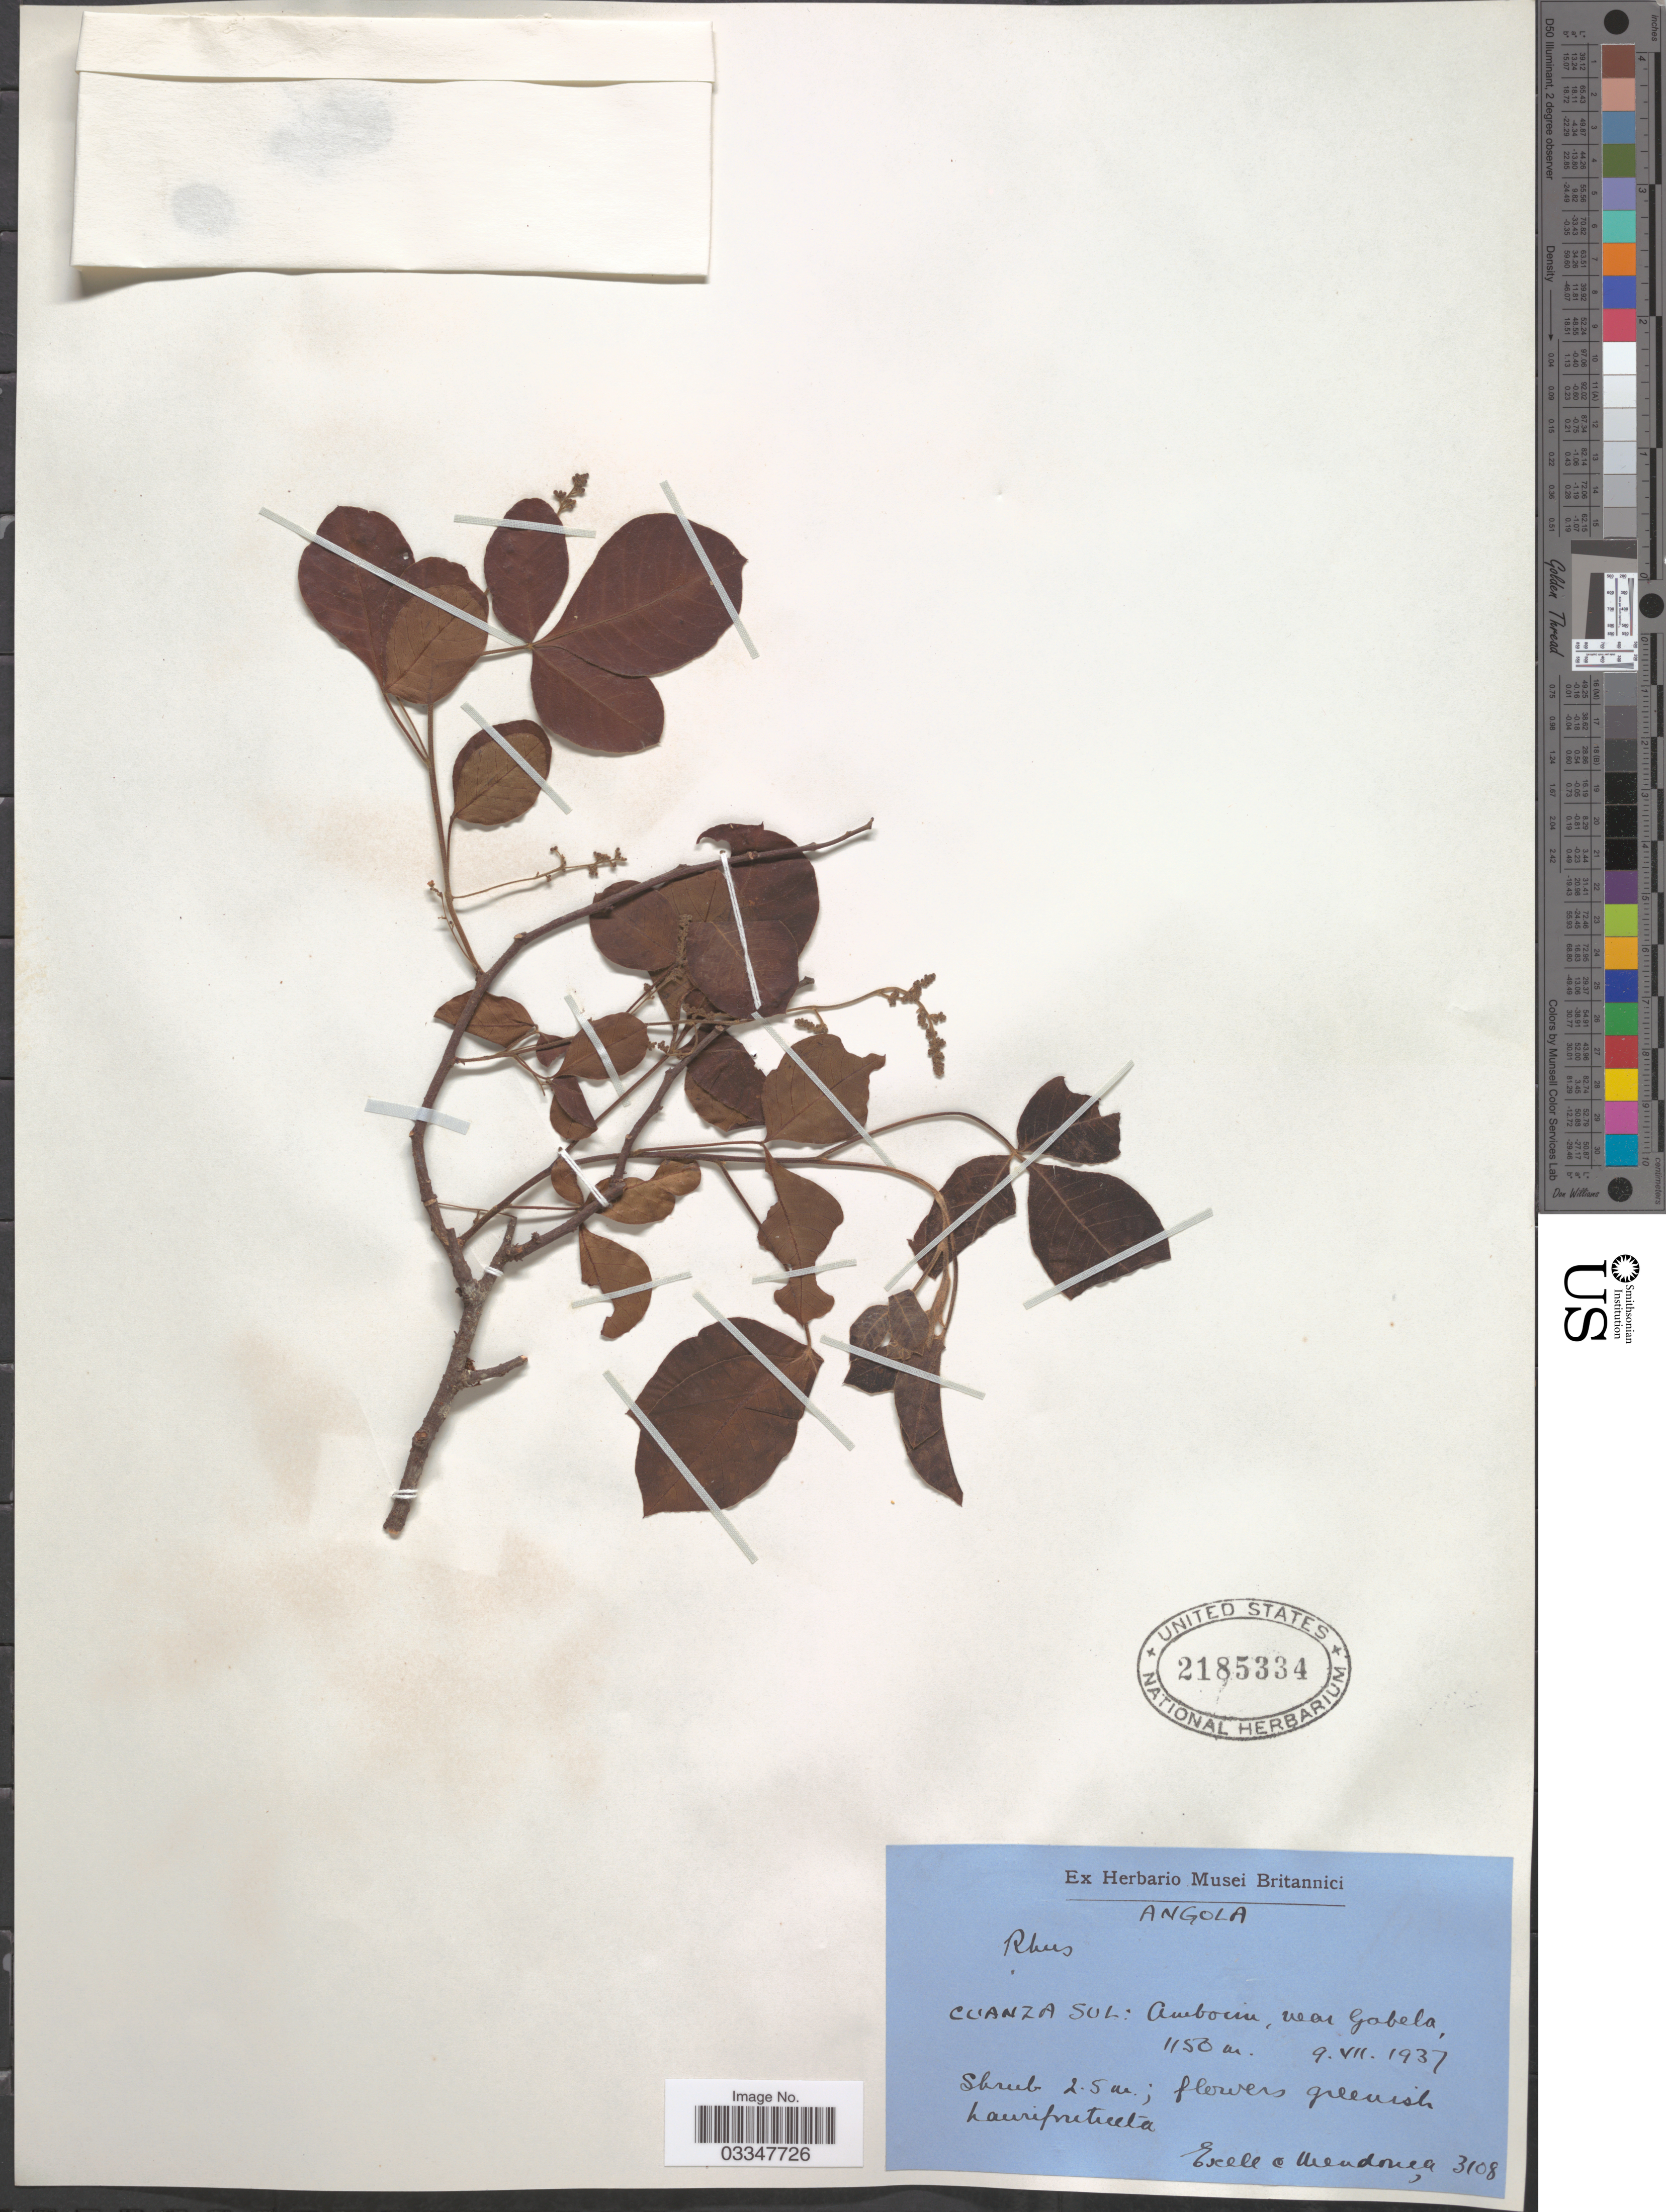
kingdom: Plantae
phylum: Tracheophyta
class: Magnoliopsida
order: Sapindales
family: Anacardiaceae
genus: Rhus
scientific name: Rhus sp.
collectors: Exell, -- & Mendonca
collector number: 3108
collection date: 1937-07-09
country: Angola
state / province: Cuanza Sul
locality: Amboim, near Gobela.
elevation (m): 1150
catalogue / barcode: US 2185334